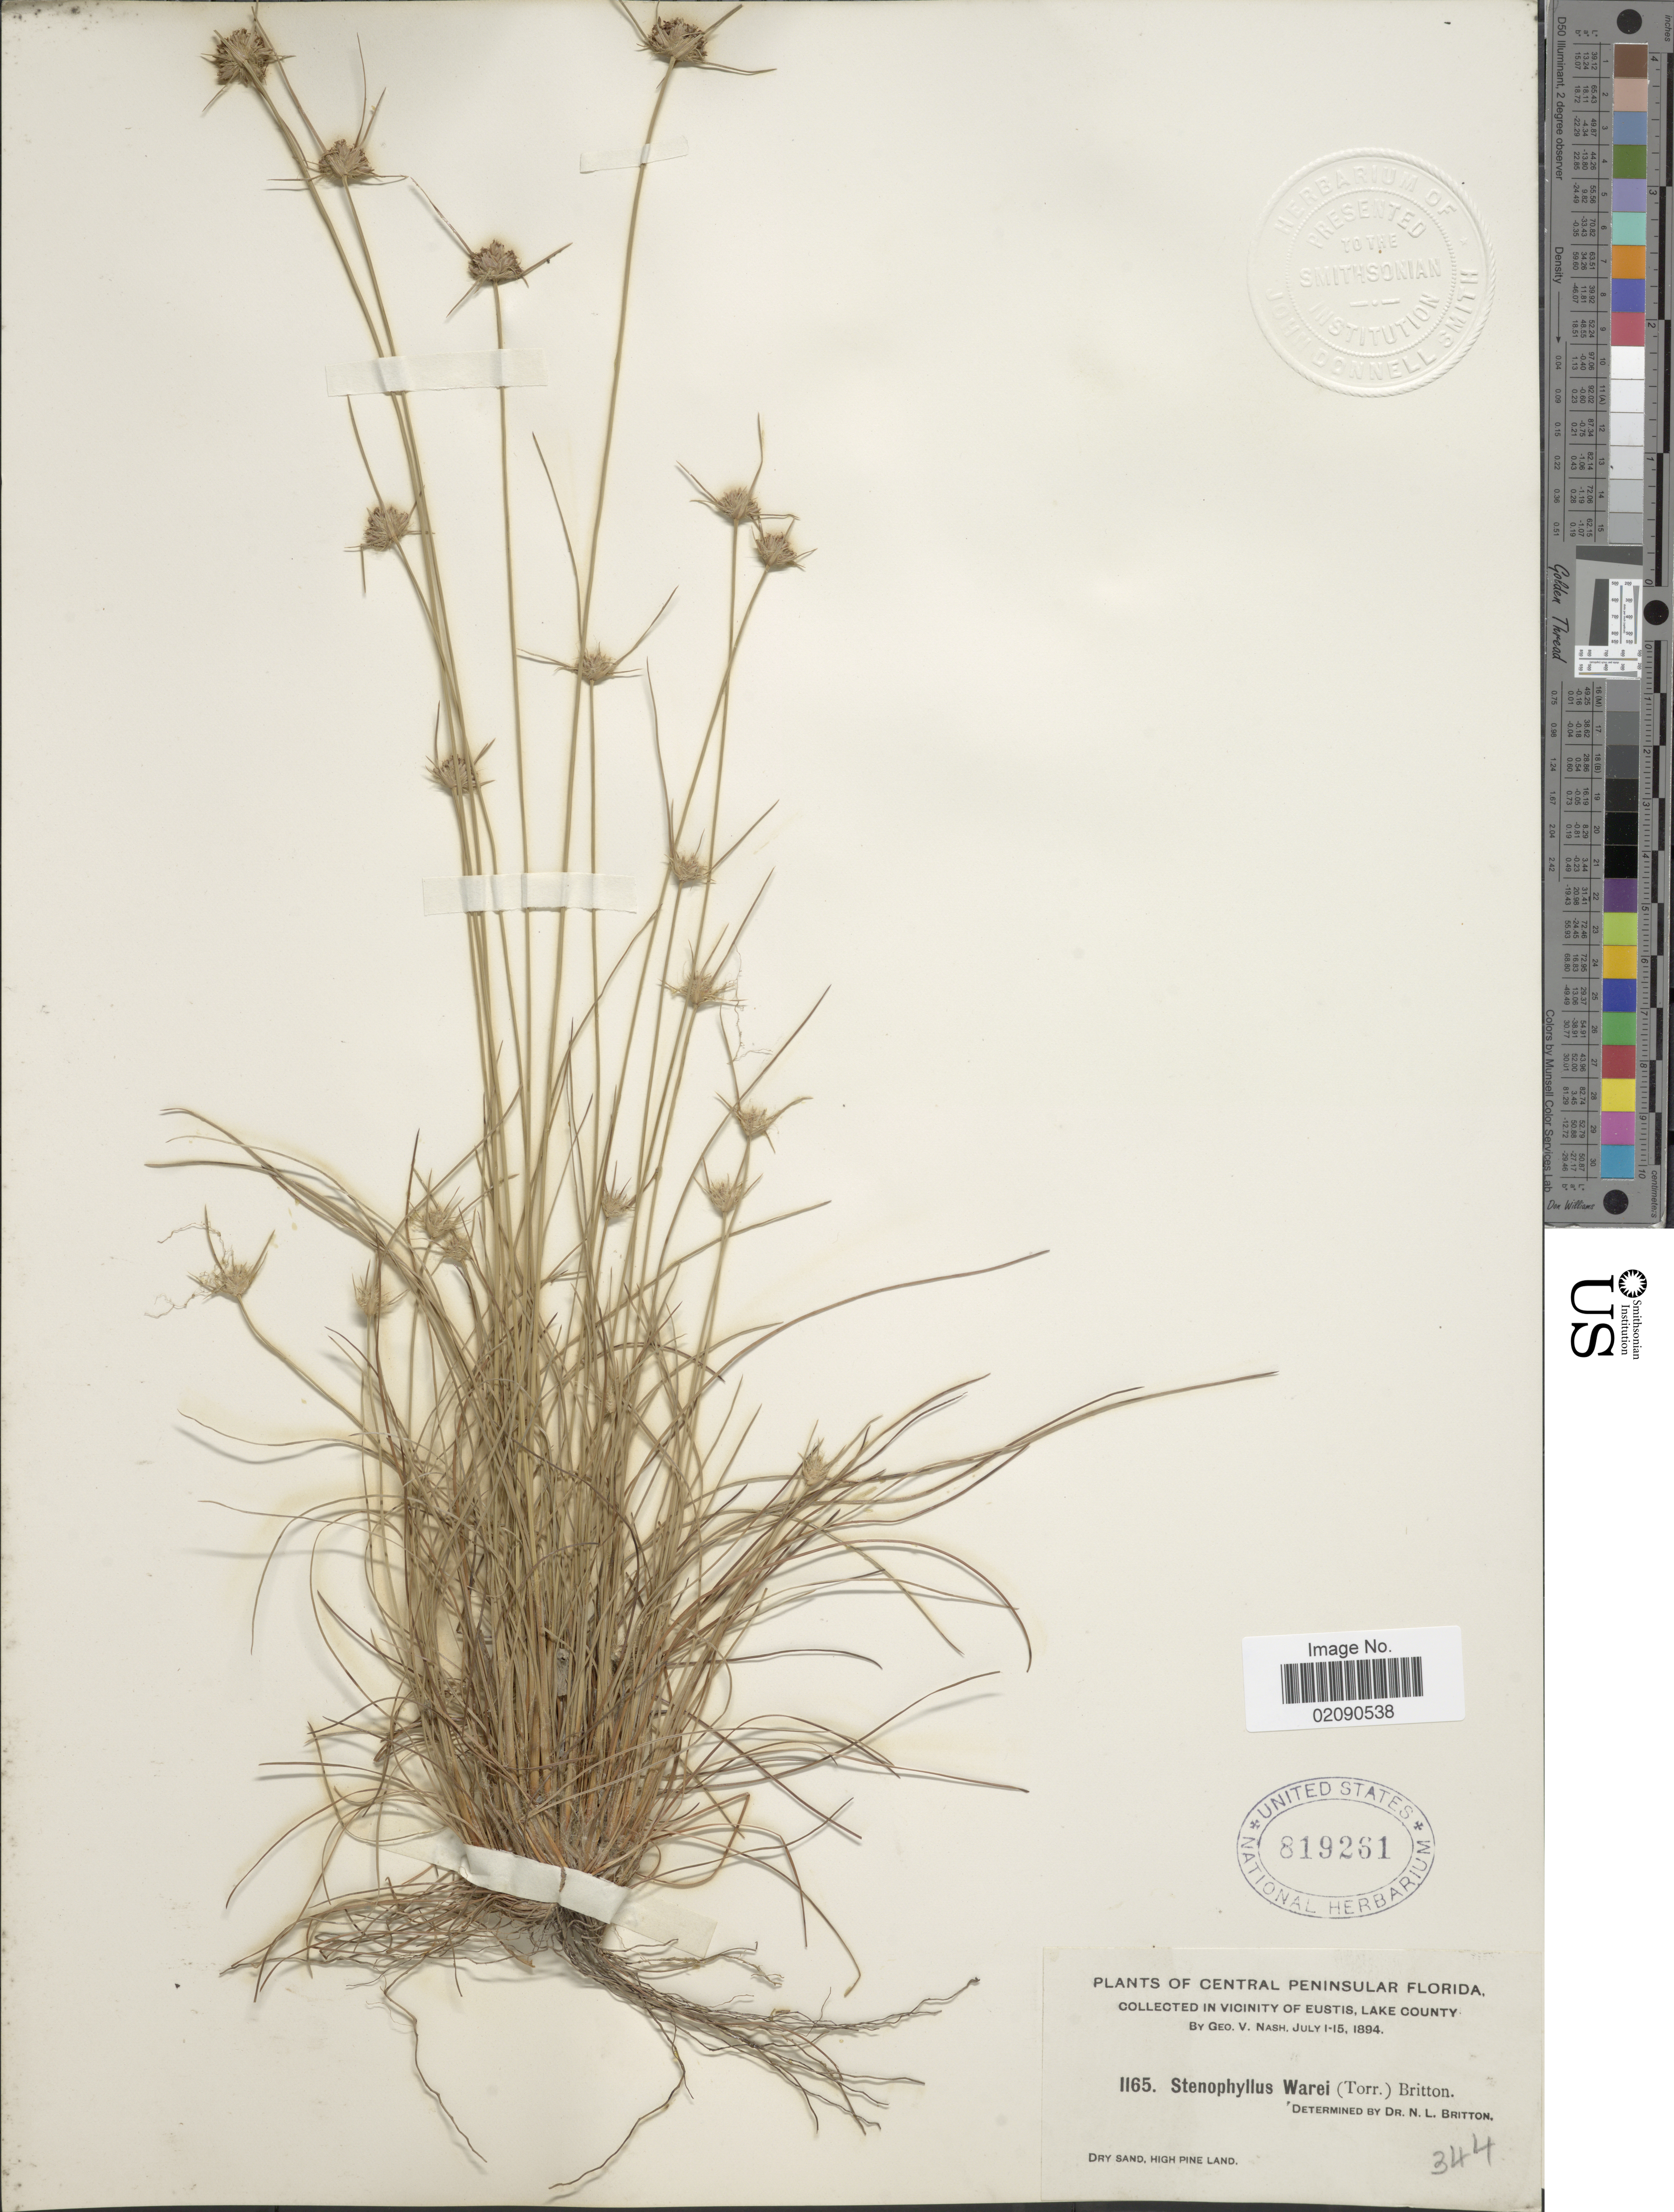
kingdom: Plantae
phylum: Tracheophyta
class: Liliopsida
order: Poales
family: Cyperaceae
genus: Bulbostylis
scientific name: Bulbostylis warei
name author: (Torr.) C.B. Clarke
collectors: G. V. Nash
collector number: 1165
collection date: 1894-07-01/1894-07-15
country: United States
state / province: Florida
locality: Central Peninsular Florida, In Vicinity of Eustis, Lake County, Dry Sand, High Pine Land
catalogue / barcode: US 819261